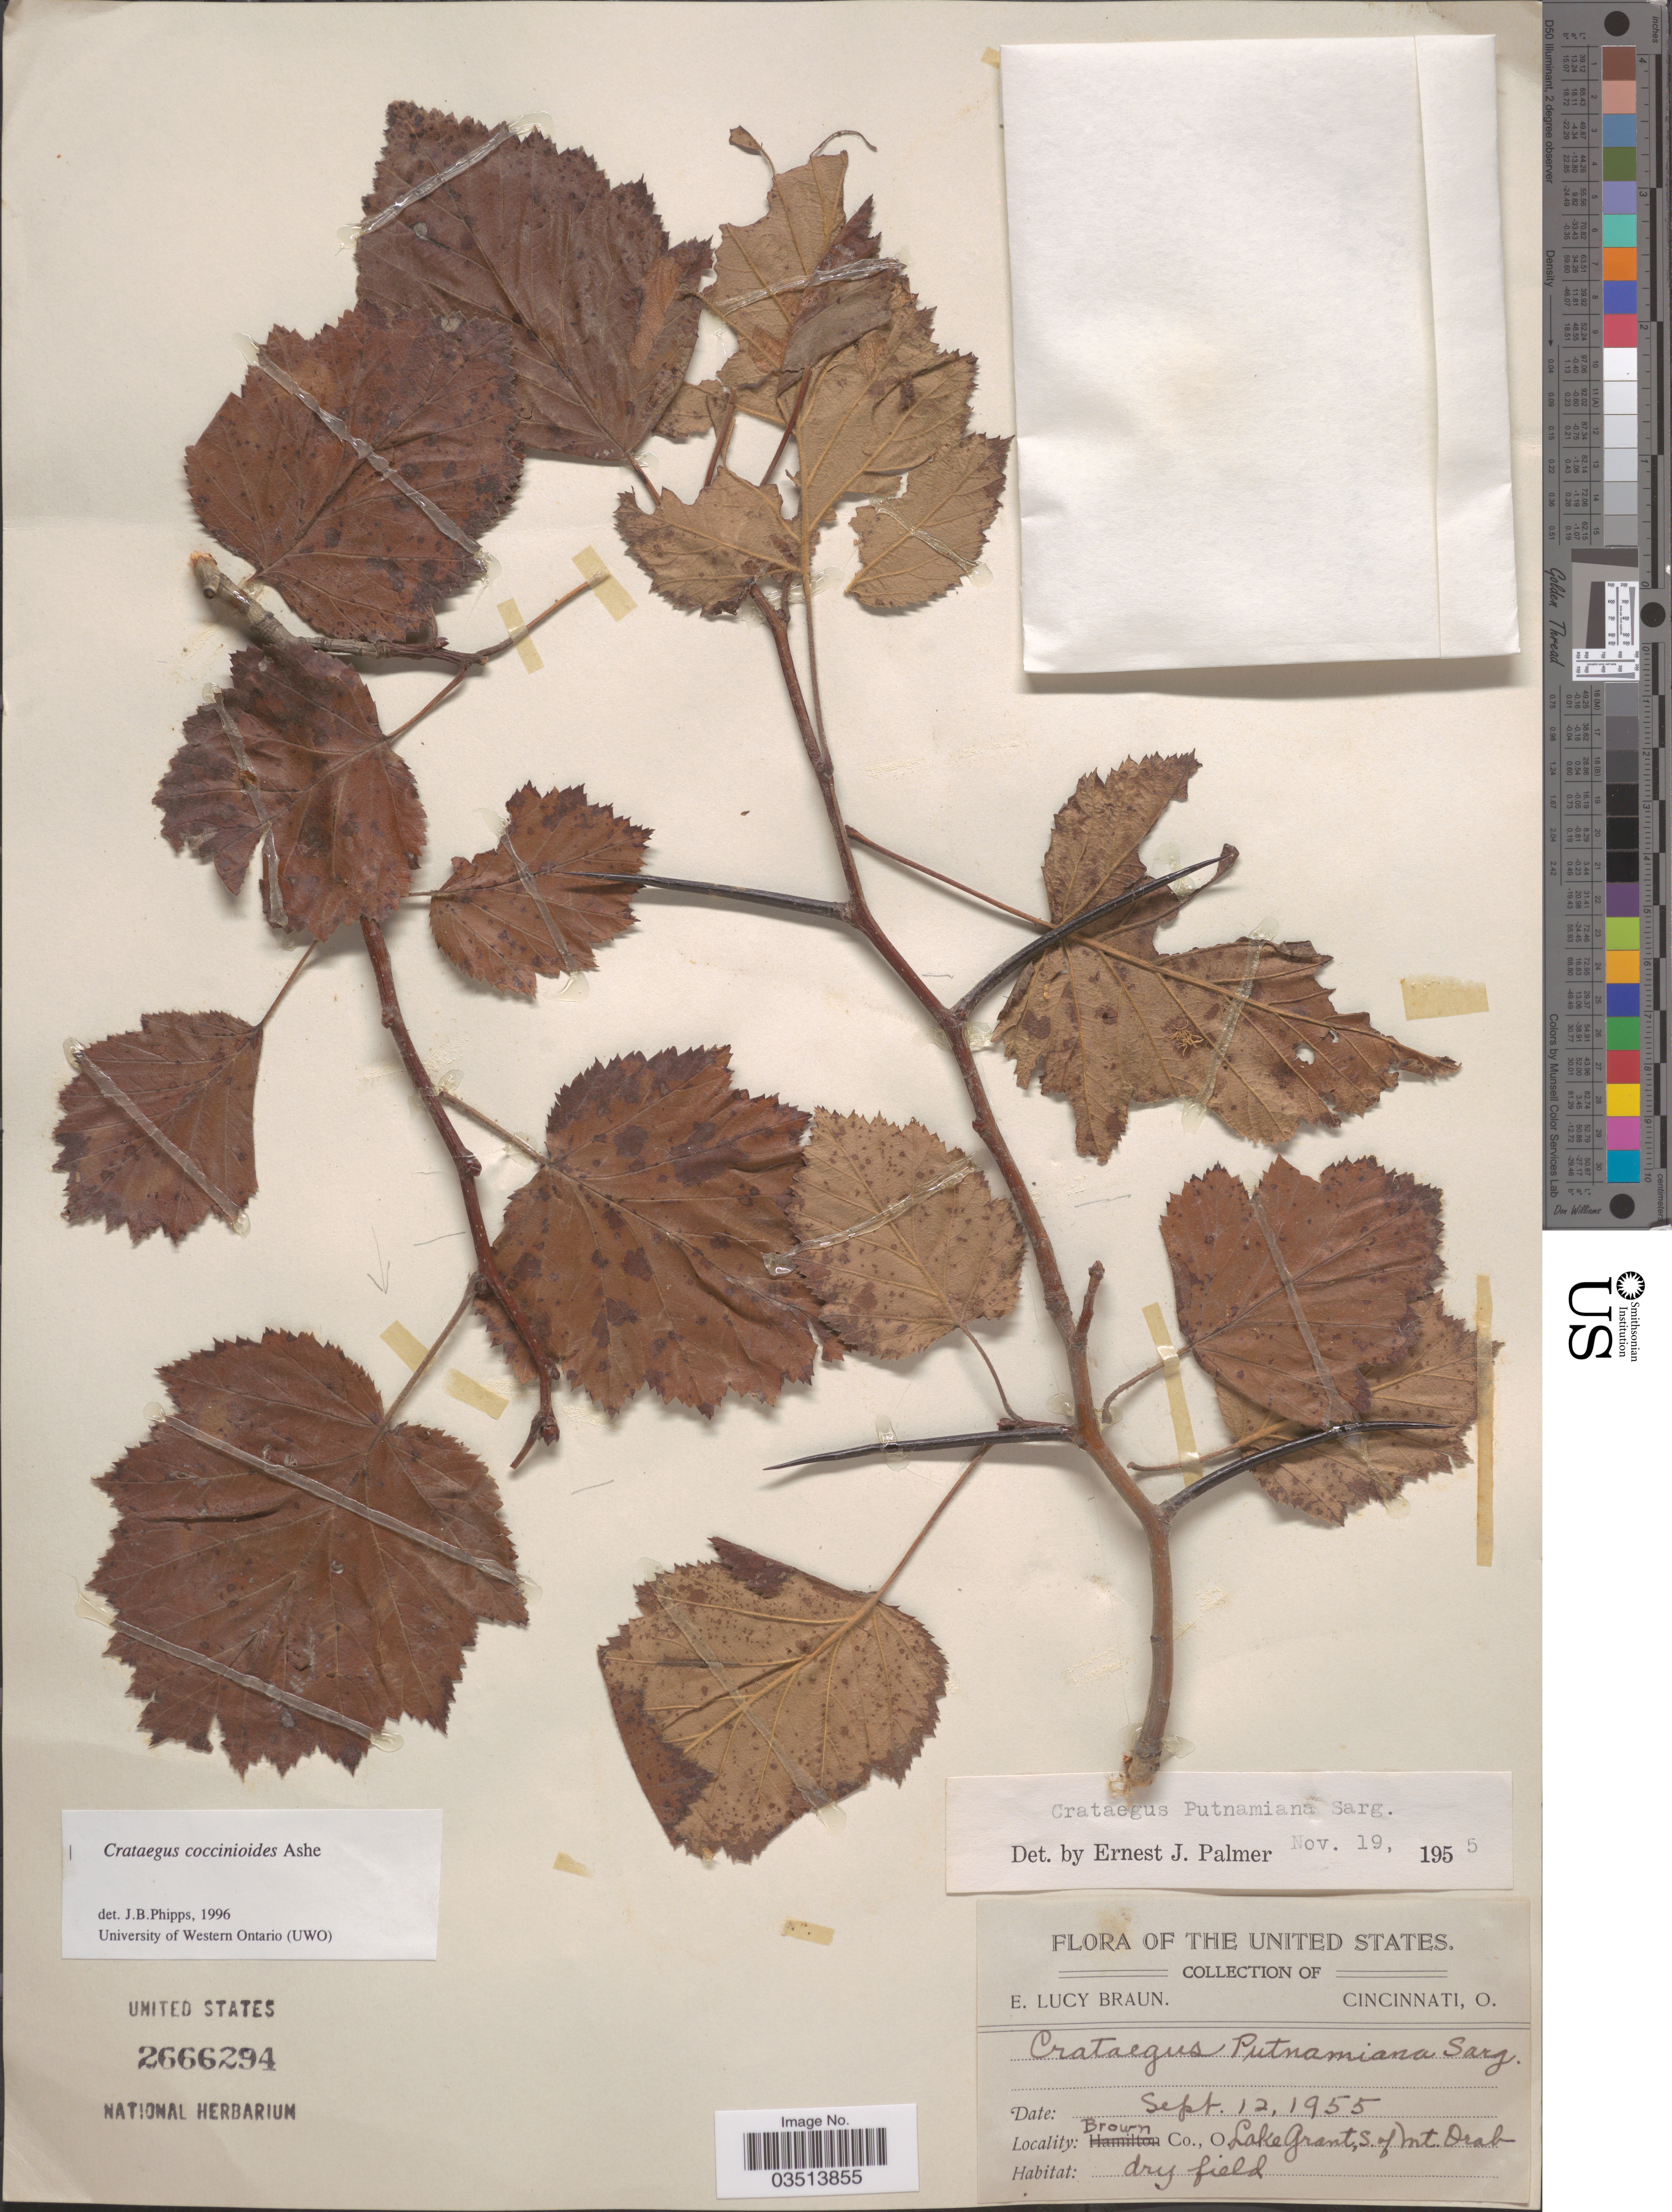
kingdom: Plantae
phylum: Tracheophyta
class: Magnoliopsida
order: Rosales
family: Rosaceae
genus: Crataegus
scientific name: Crataegus coccinioides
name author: Ashe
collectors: E. L. Braun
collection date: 1955-09-12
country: United States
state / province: Ohio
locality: Brown Co. Lake Grant, S of mt. Orab.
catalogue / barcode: US 2666294